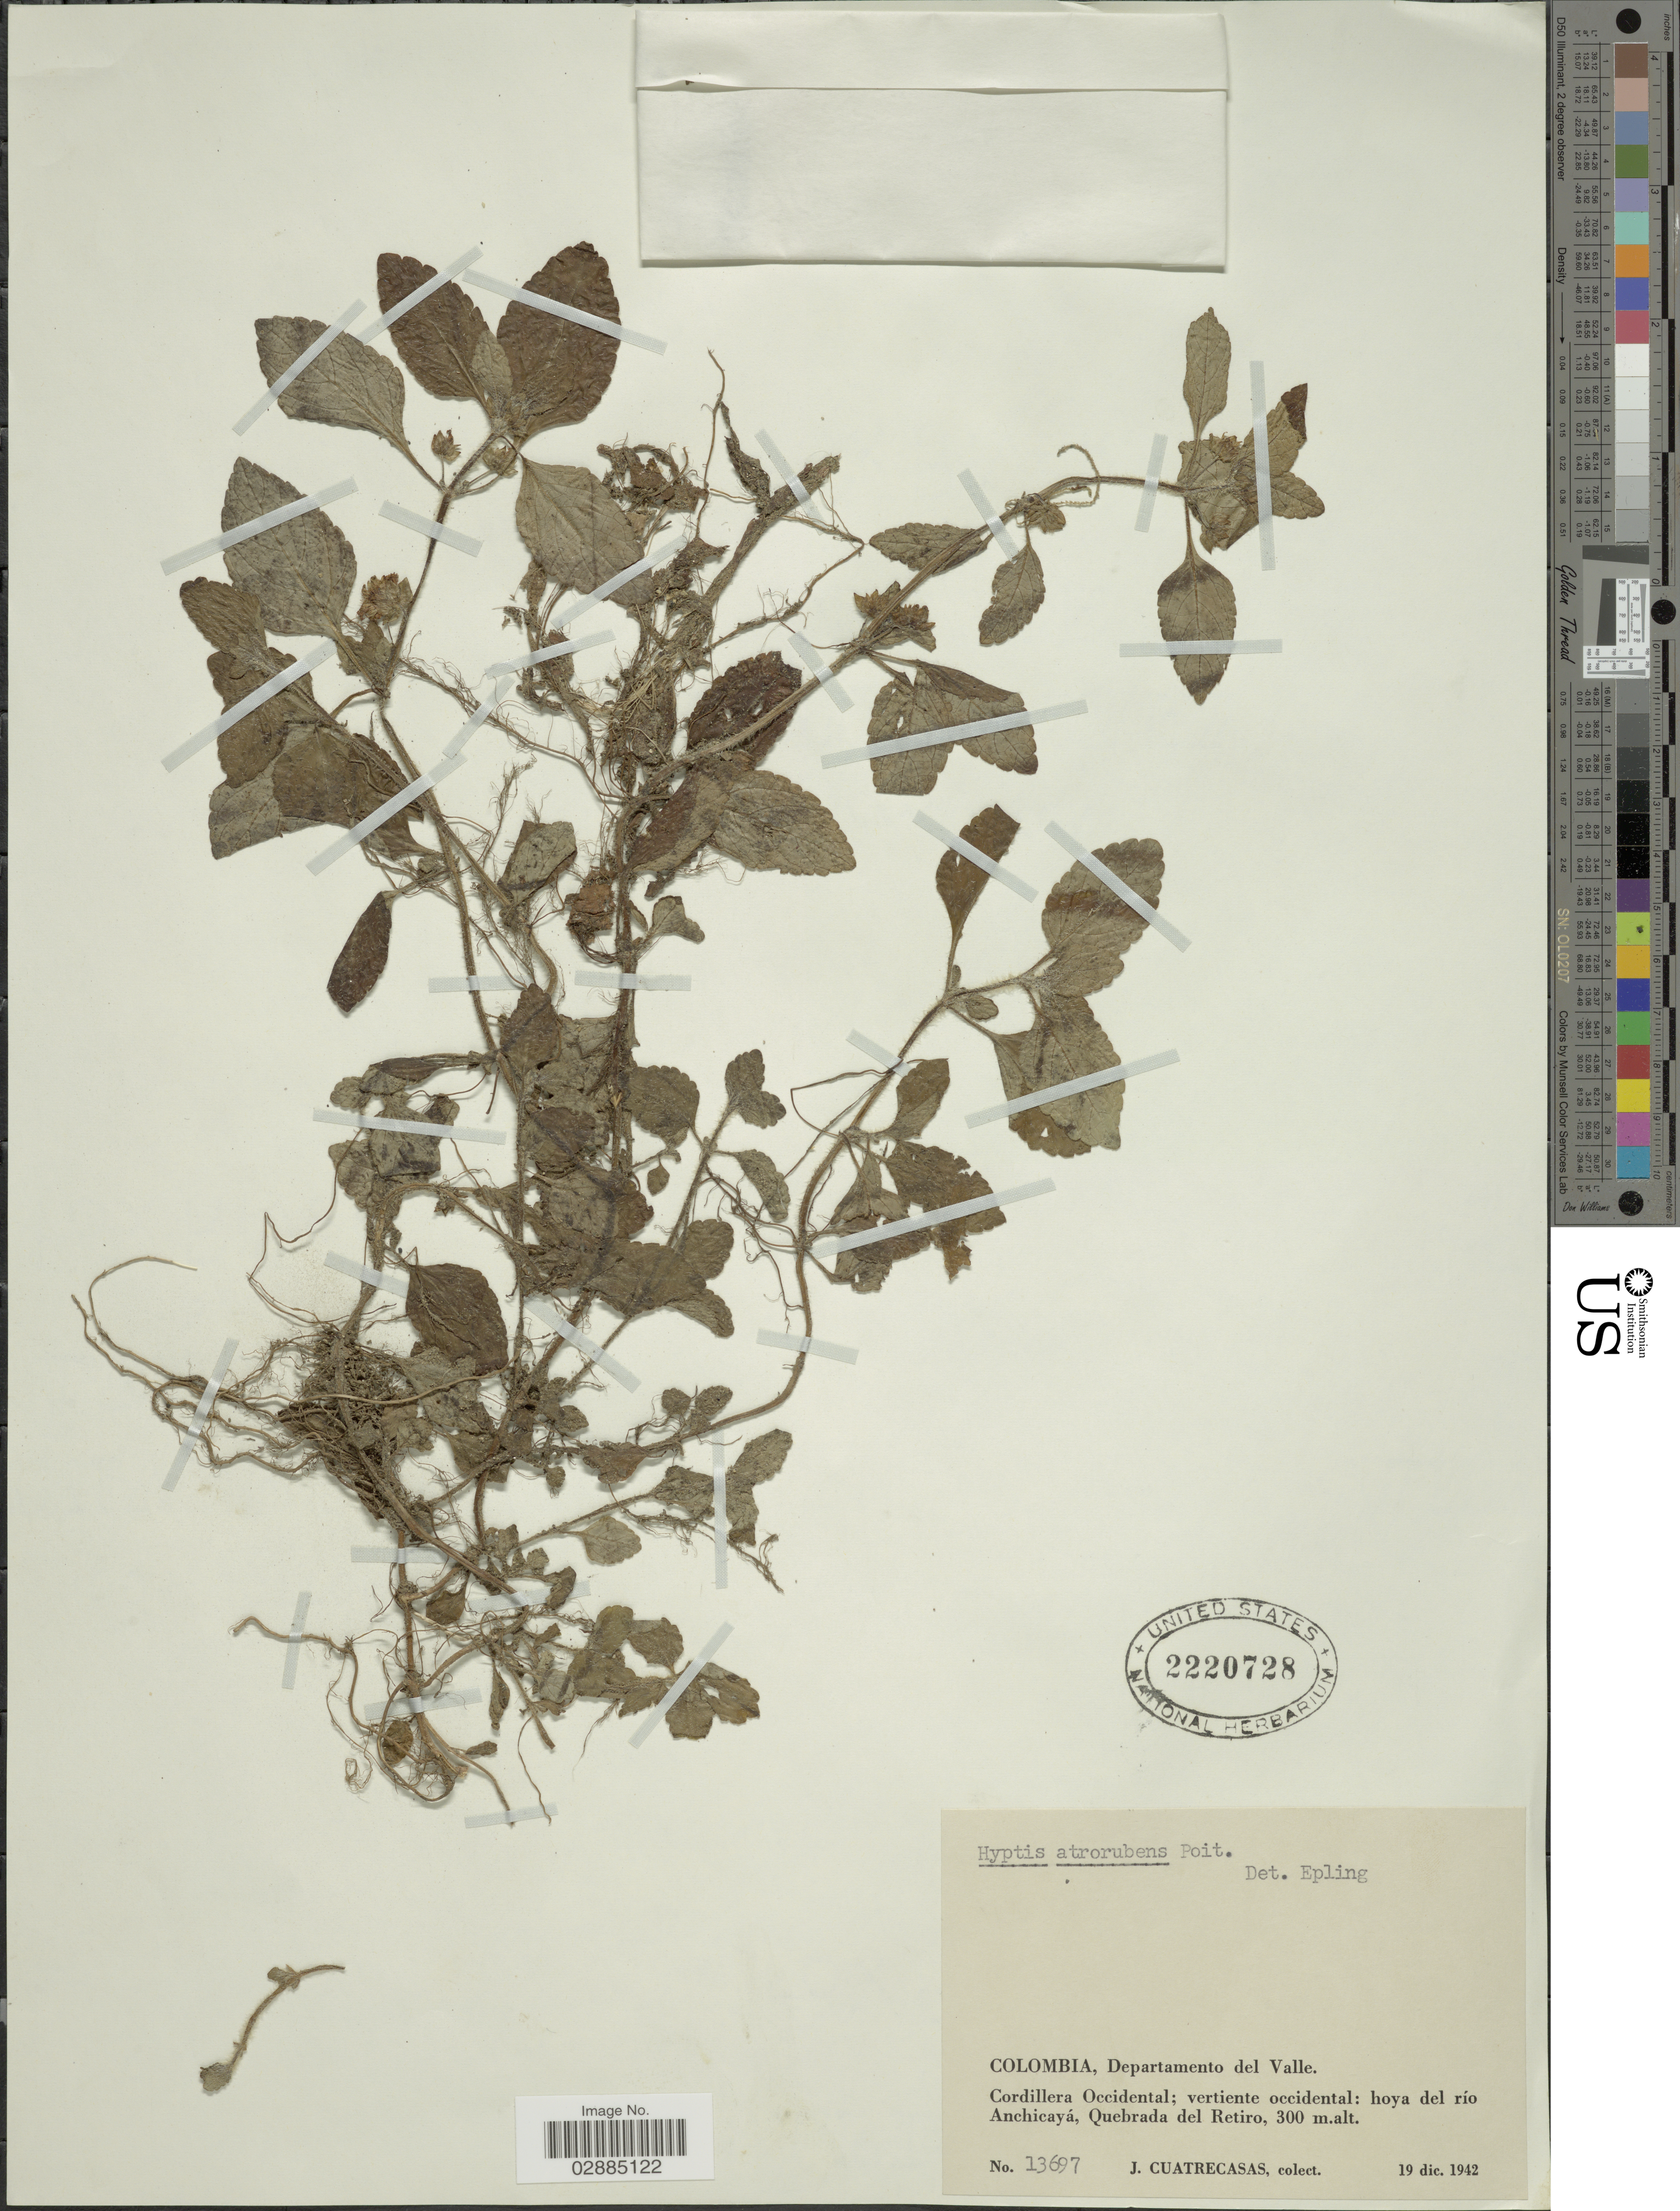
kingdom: Plantae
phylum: Tracheophyta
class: Magnoliopsida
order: Lamiales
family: Lamiaceae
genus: Hyptis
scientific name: Hyptis atrorubens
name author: Poit.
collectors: J. Cuatrecasas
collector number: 13697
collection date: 1942-12-19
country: Colombia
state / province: Valle del Cauca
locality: Departamento del Valle, Cordillera Occidental, vertiente occidental, hoya del río Anchicayá, Quebrada del Retiro.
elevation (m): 300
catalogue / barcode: US 2220728